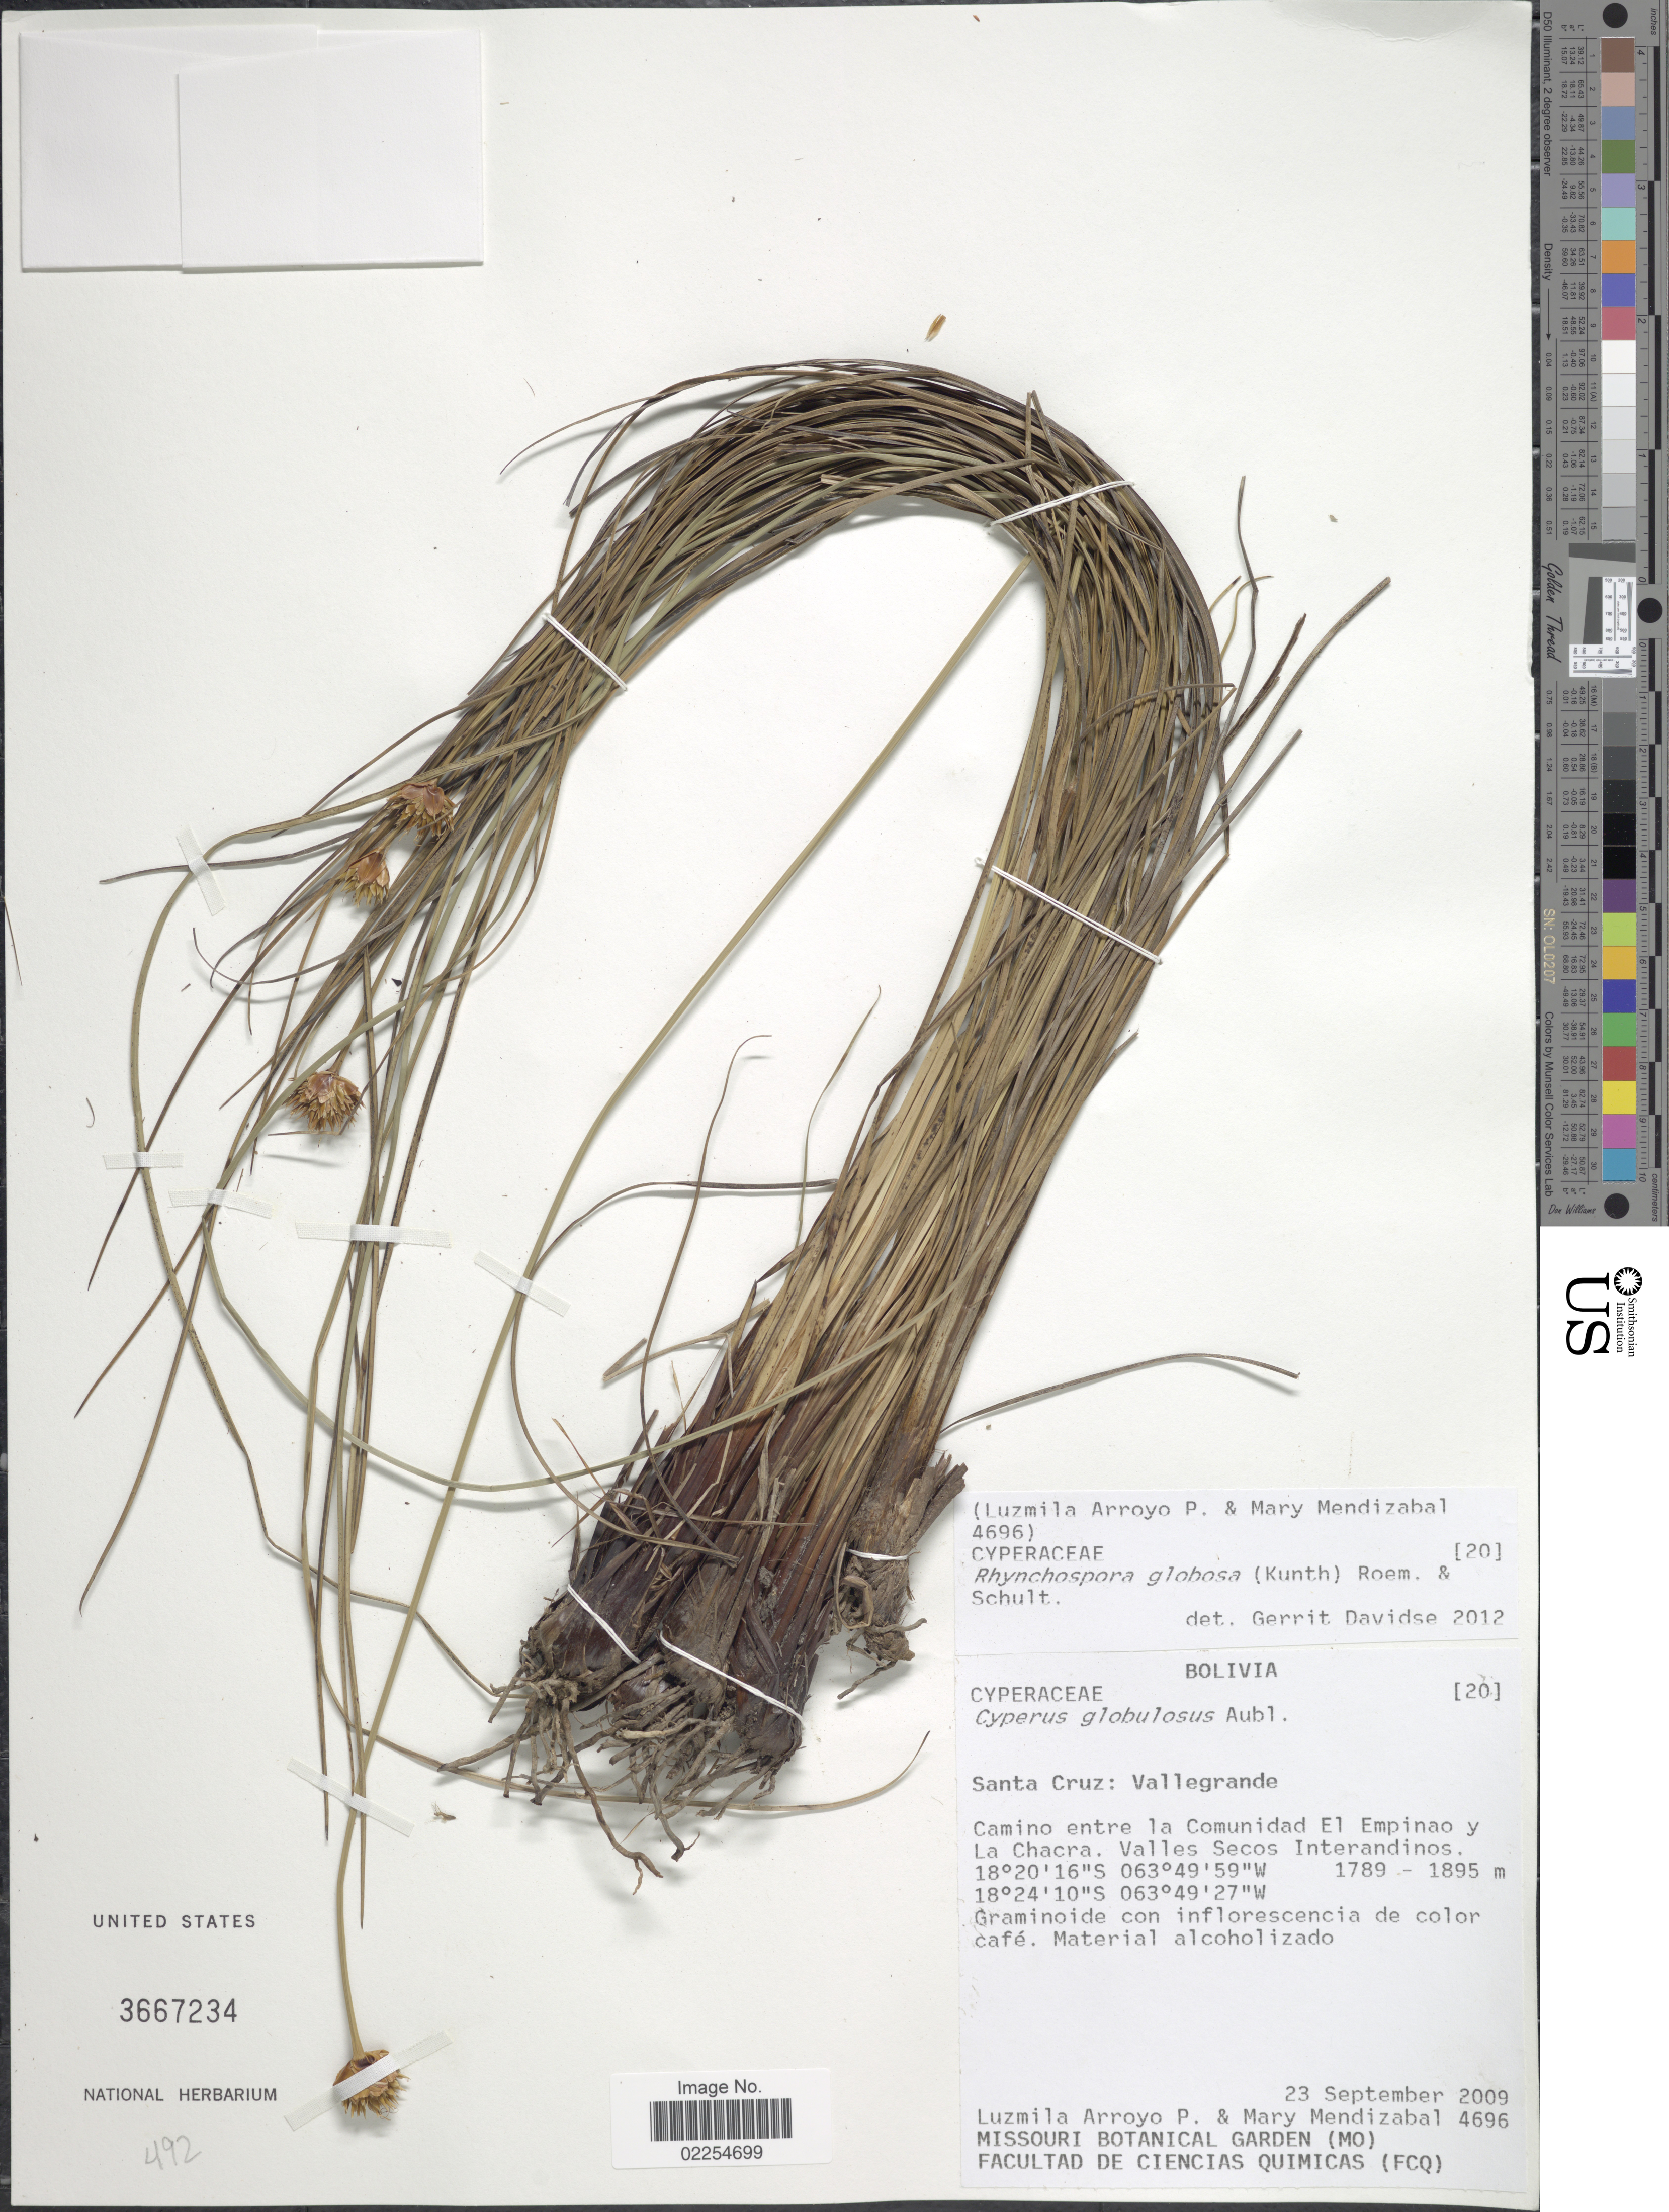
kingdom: Plantae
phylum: Tracheophyta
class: Liliopsida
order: Poales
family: Cyperaceae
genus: Rhynchospora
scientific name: Rhynchospora globosa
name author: (Kunth) Roem. & Schult.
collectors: L. Arroyo & M. Mendizabal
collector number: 4696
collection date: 2009-09-23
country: Bolivia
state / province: Santa Cruz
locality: Vallegrande, Camino entre la Comunidad El Empinao y La Chacra, Valles Secos Interandinos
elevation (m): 1789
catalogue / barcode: US 3667234